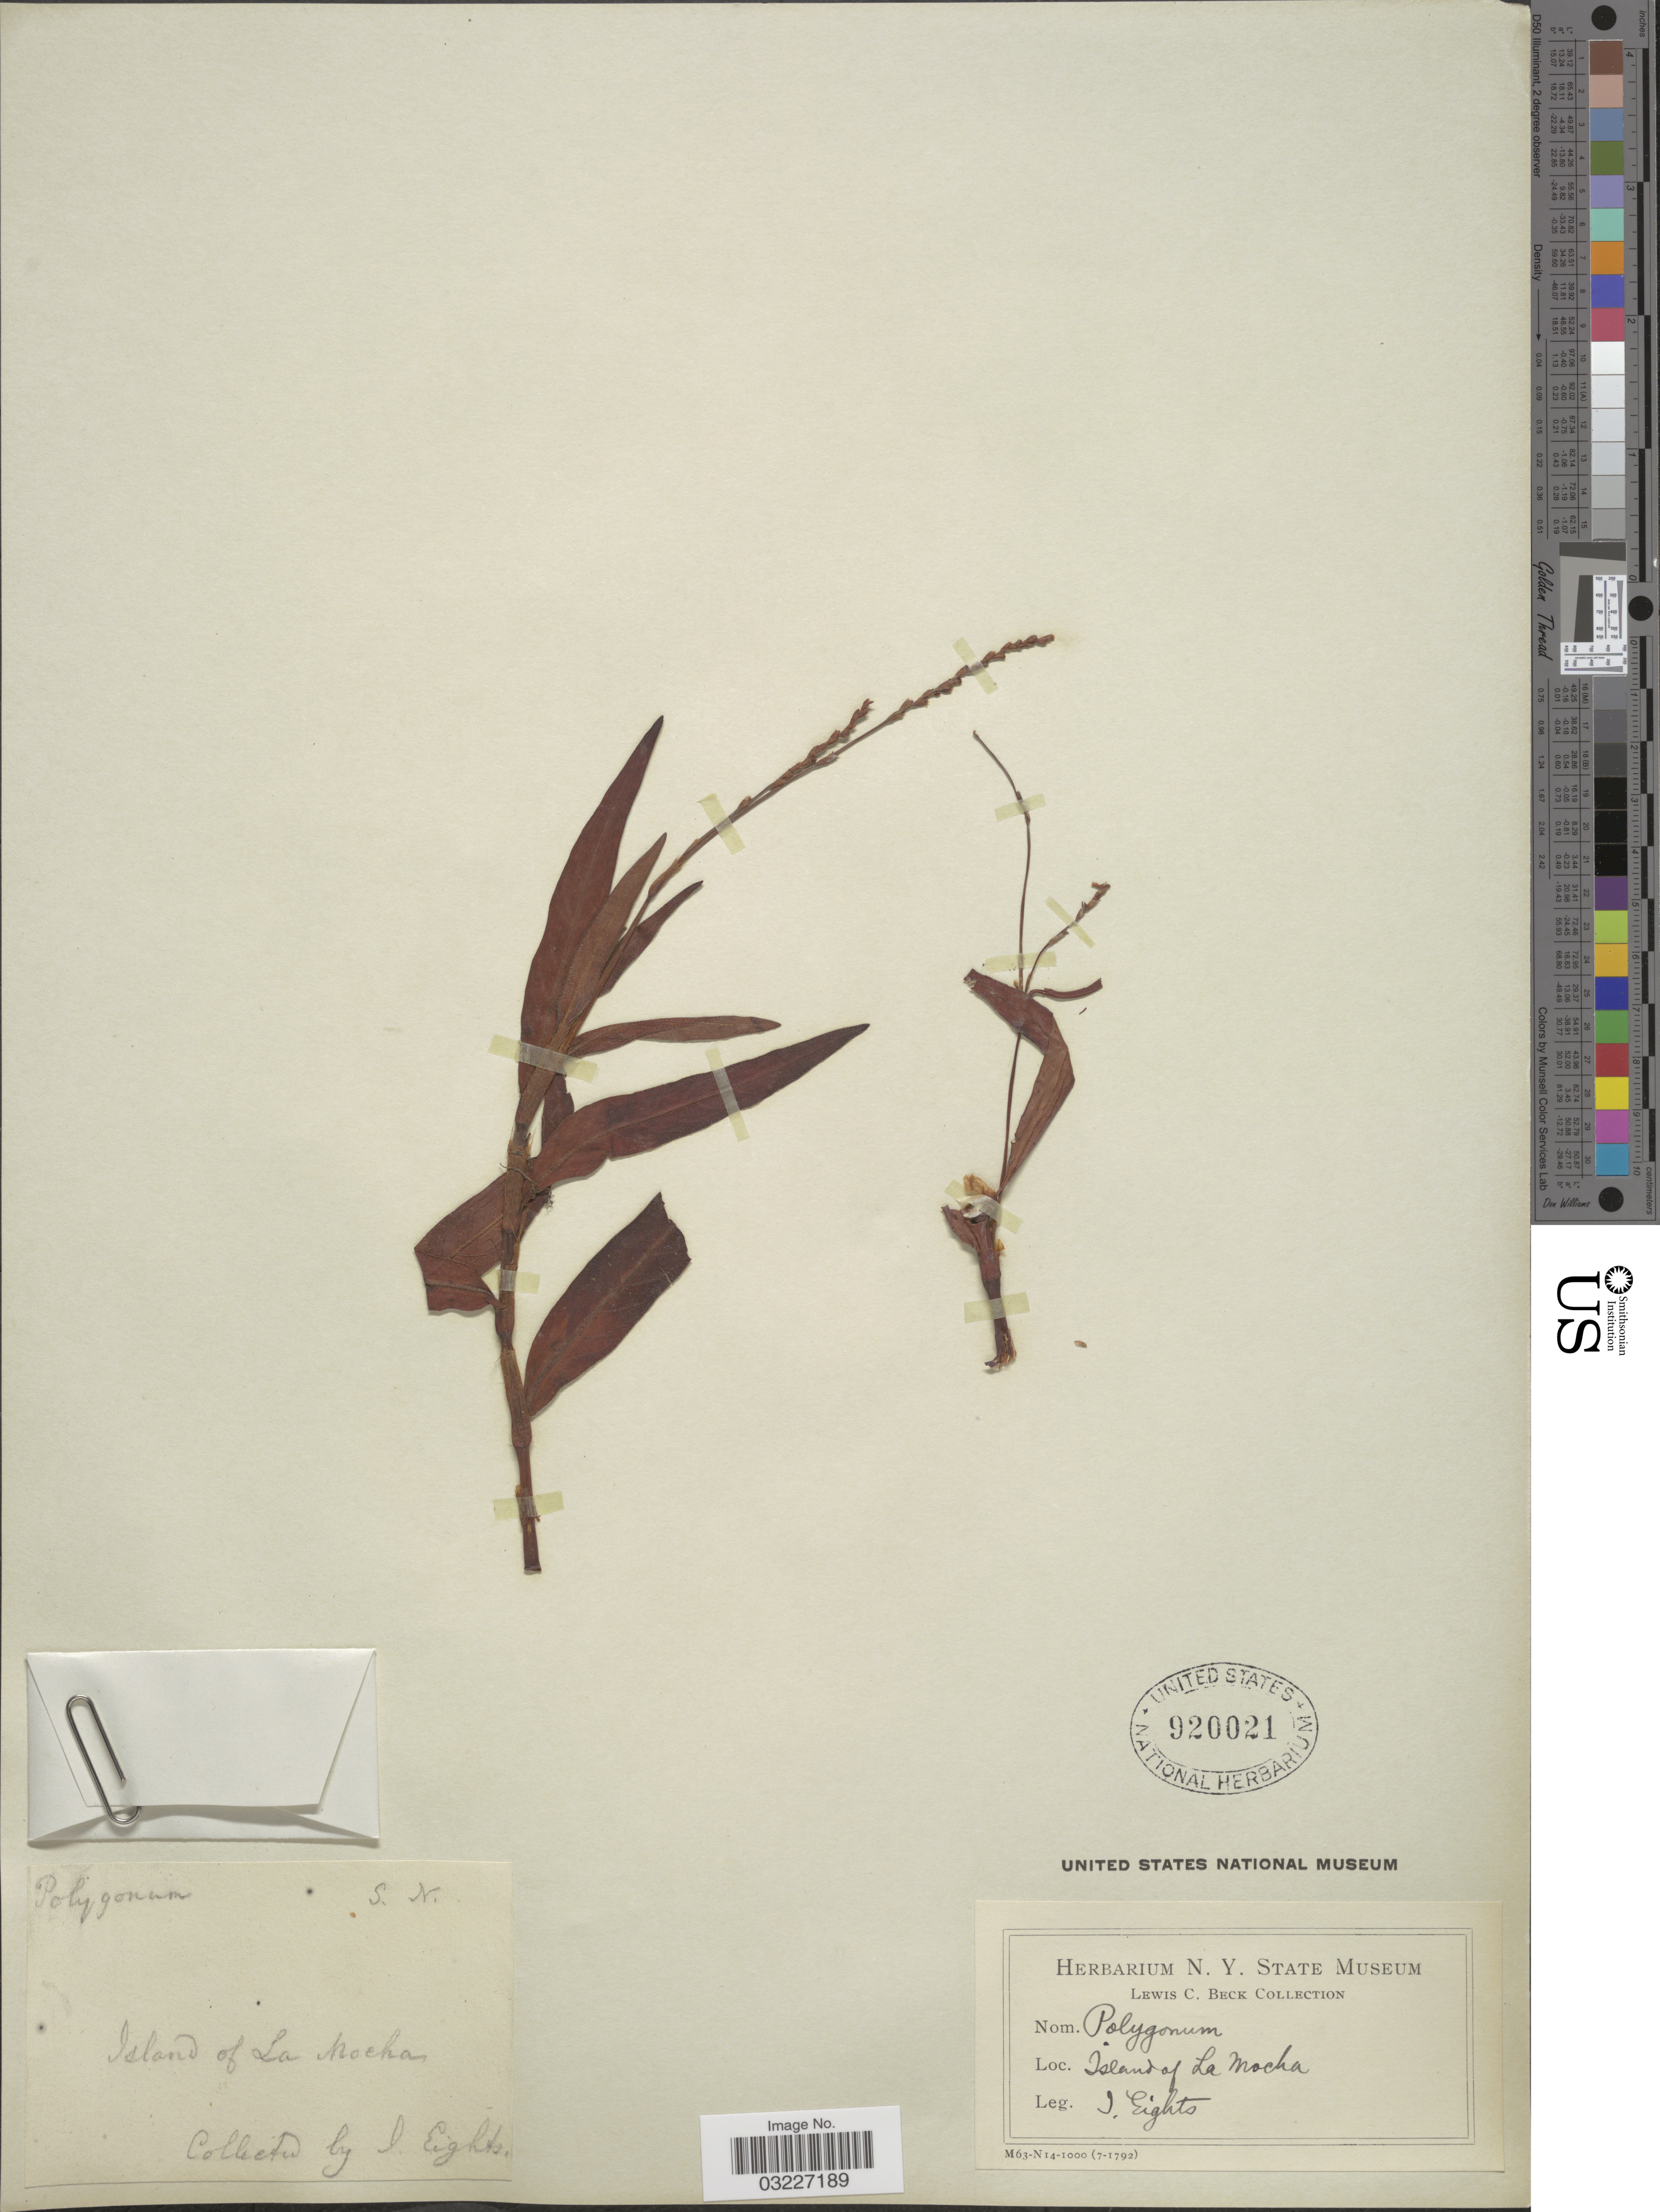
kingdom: Plantae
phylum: Tracheophyta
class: Magnoliopsida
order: Caryophyllales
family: Polygonaceae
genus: Polygonum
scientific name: Polygonum sp.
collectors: J. Eights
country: Chile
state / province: Araucanía (IX)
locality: Island of La Mocha.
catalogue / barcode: US 920021